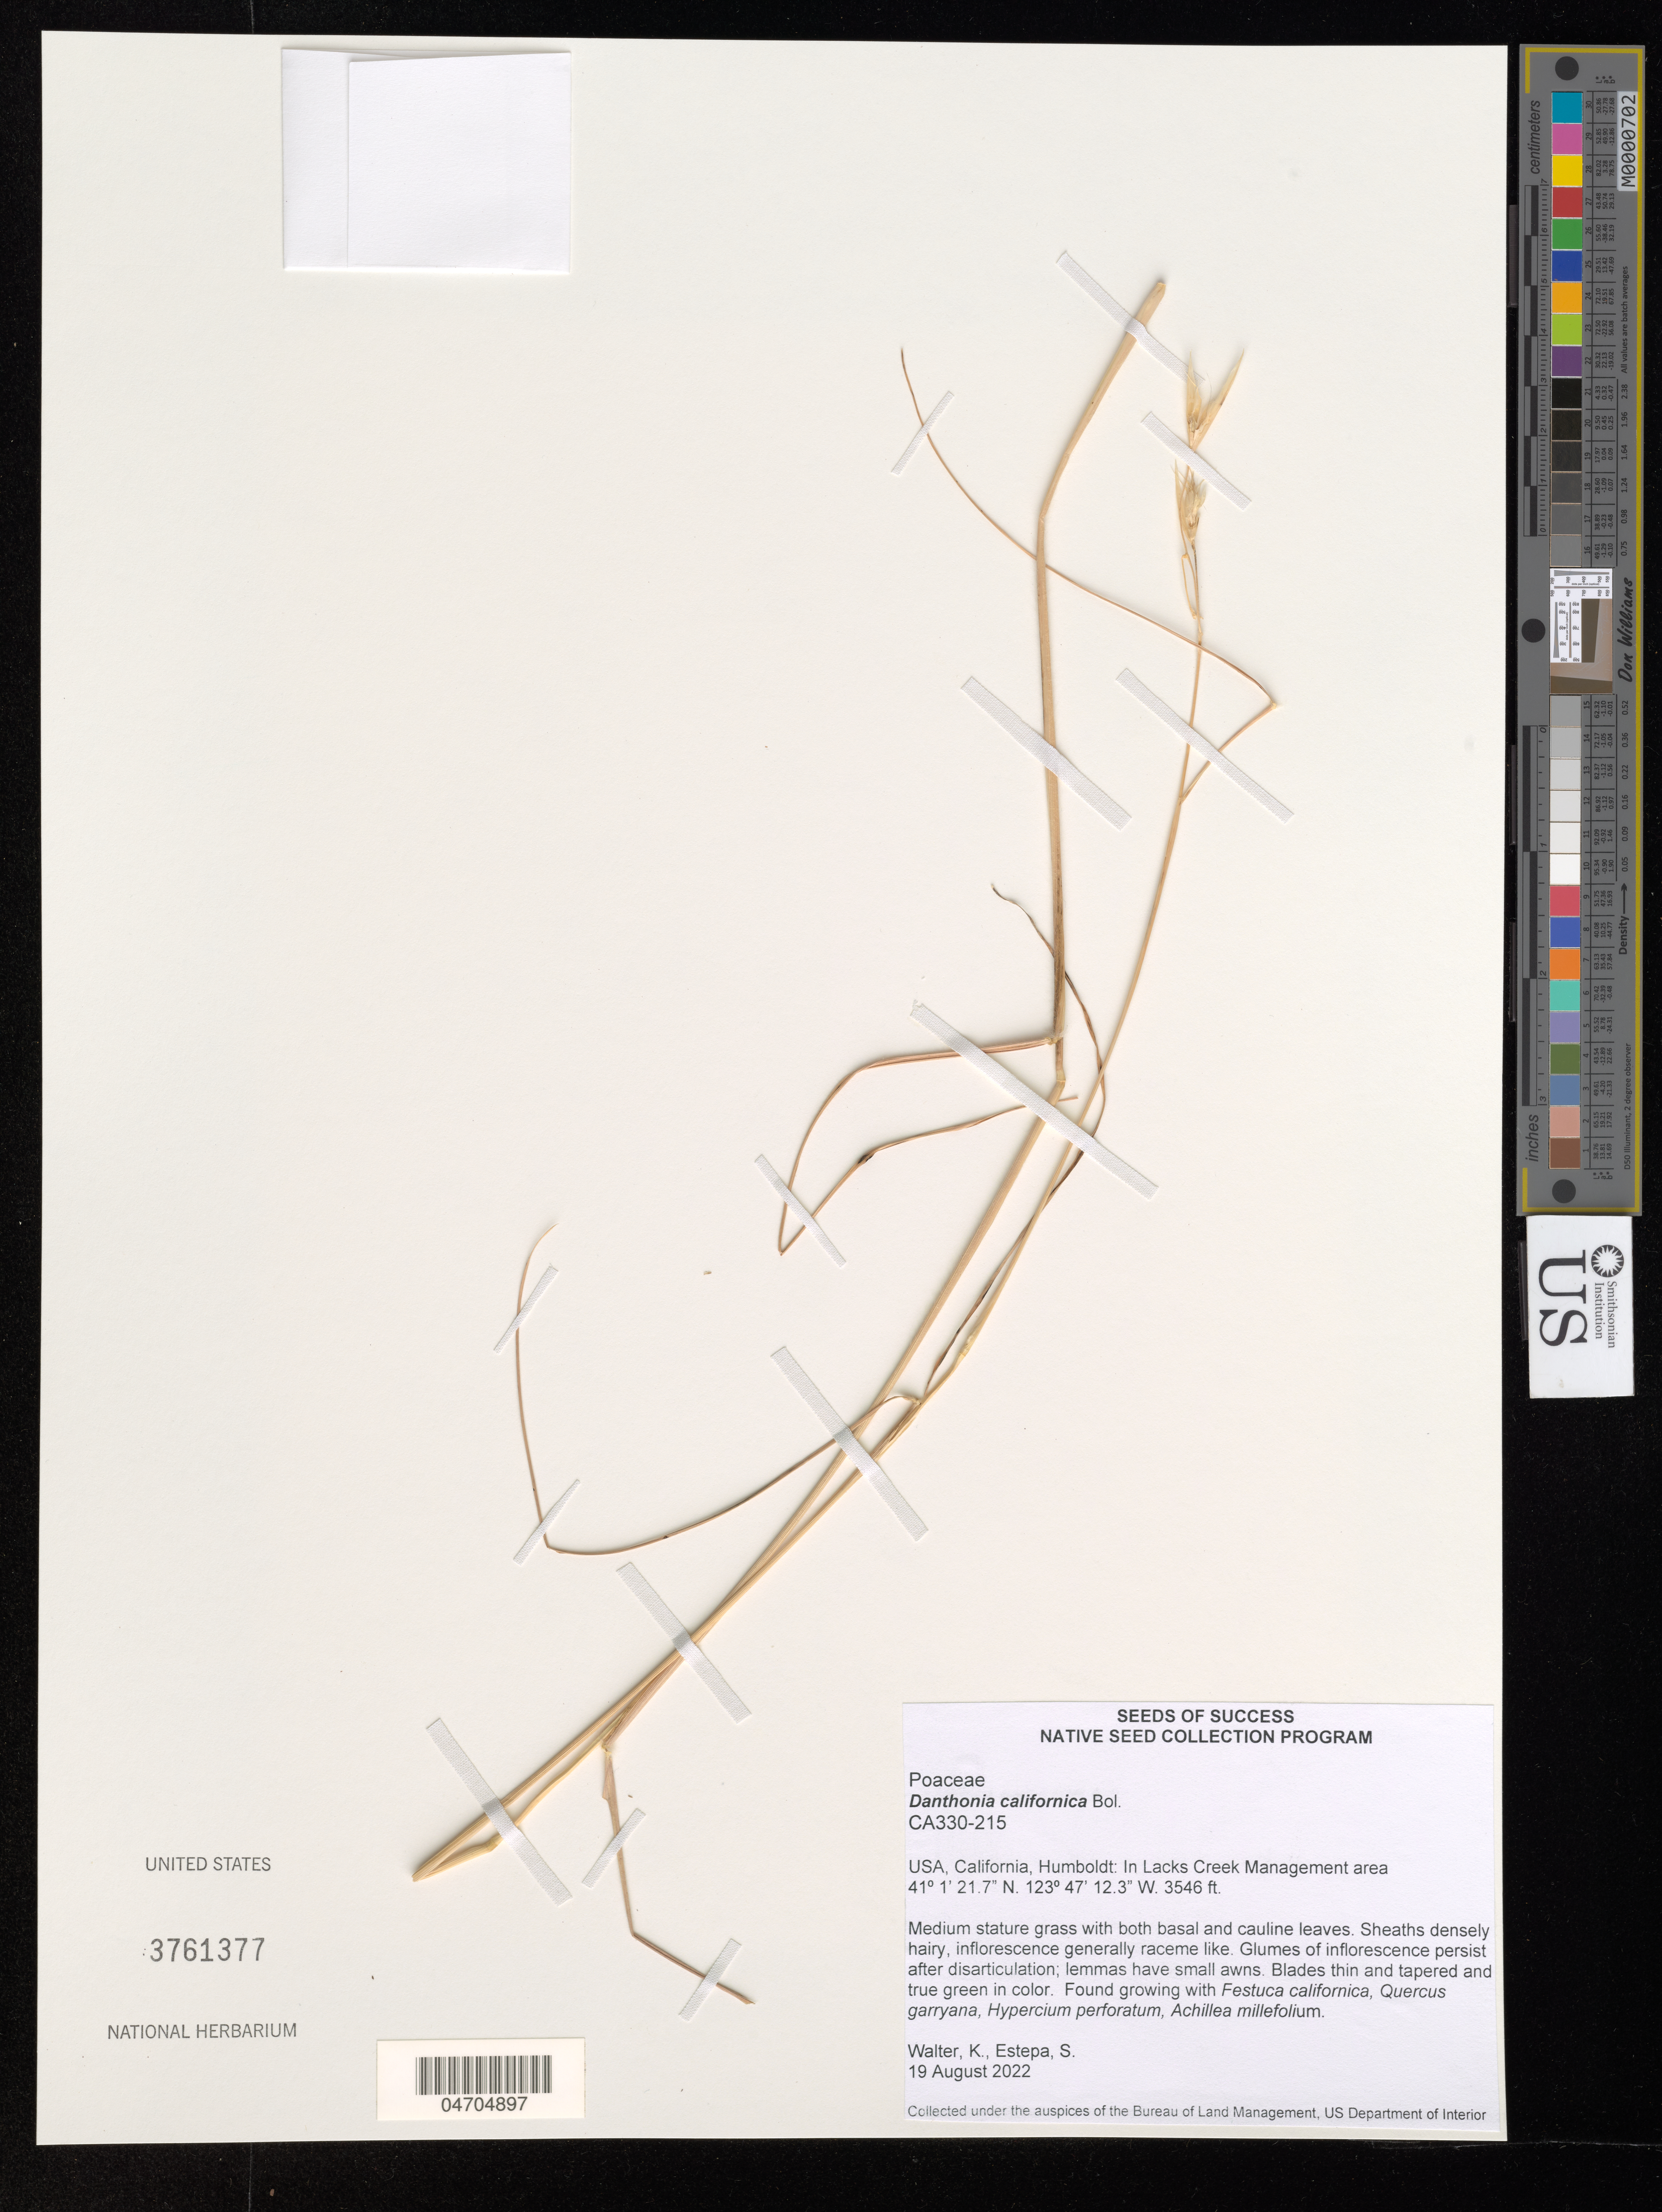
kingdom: Plantae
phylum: Tracheophyta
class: Liliopsida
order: Poales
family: Poaceae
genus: Danthonia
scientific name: Danthonia californica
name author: Bol.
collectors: K. Walter & S. Estepa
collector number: CA330-215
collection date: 2022-08-19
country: United States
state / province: California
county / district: Humboldt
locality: Humboldt: In Lacks Creek Management area.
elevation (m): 1081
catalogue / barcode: US 3761377